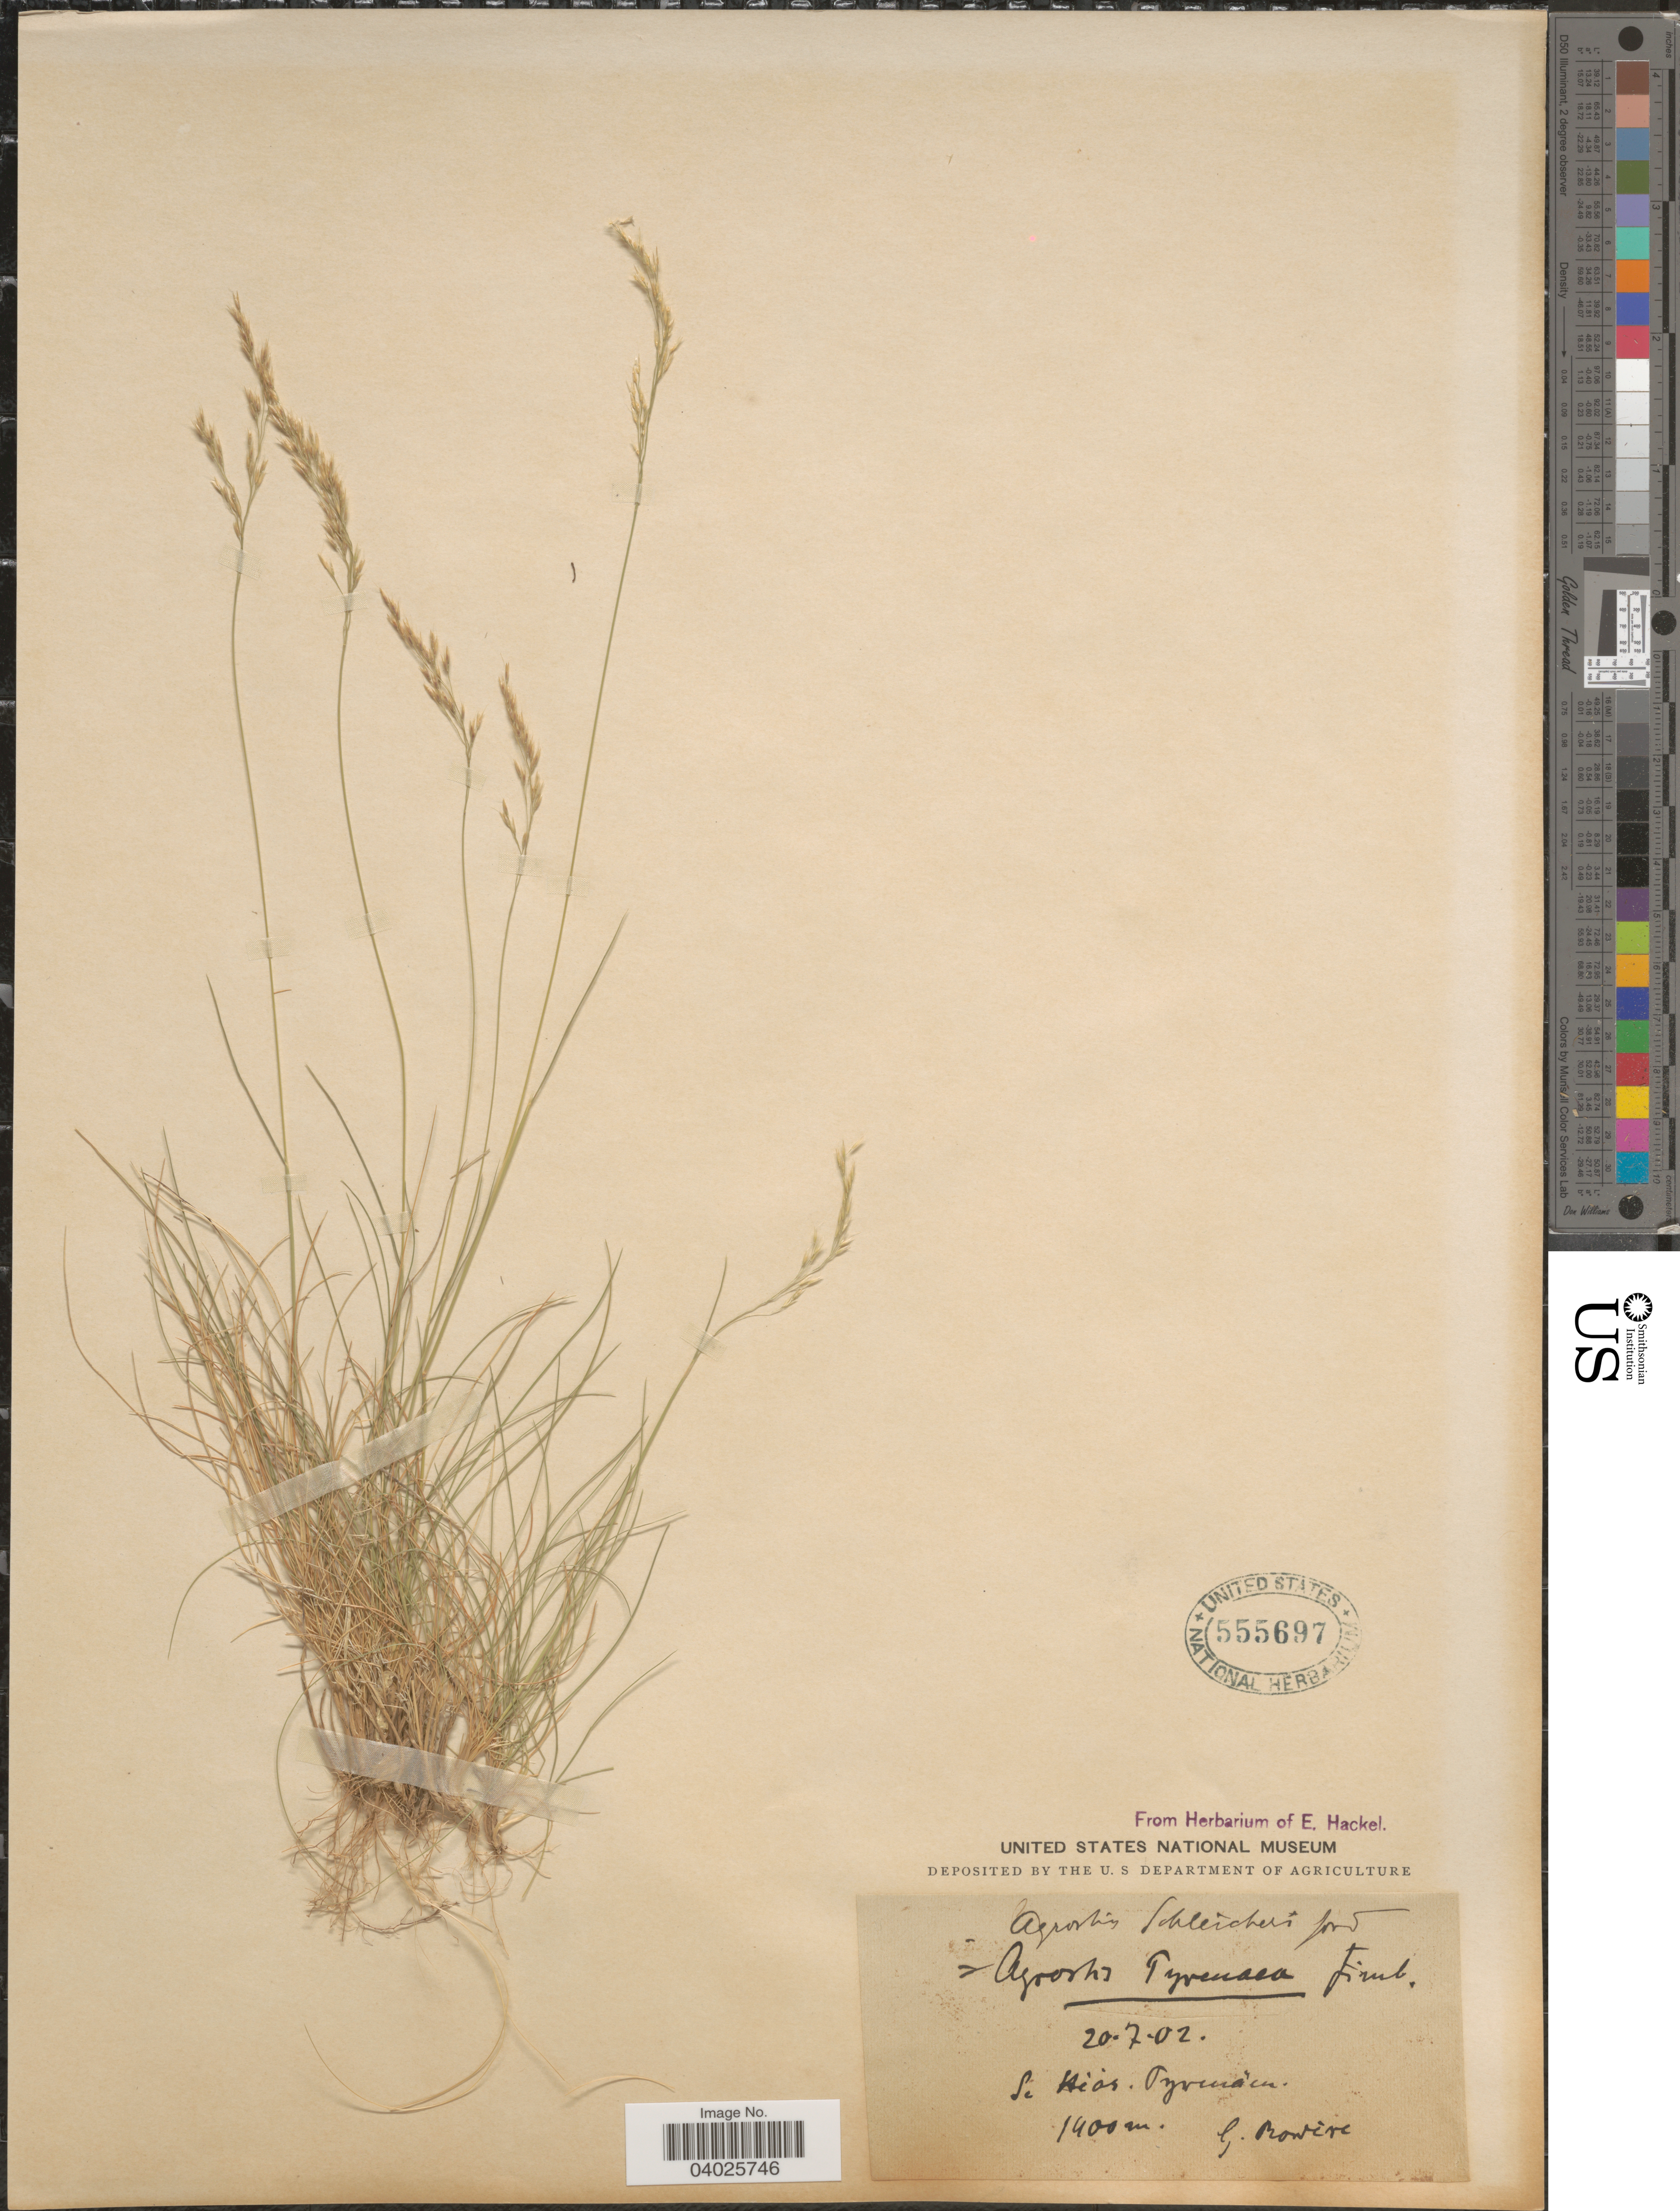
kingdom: Plantae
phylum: Tracheophyta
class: Liliopsida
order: Poales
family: Poaceae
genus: Alpagrostis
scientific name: Alpagrostis schleicheri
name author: (Jord. & Verl.) P.M. Peterson et al.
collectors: -. Bordere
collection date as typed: Transcribed d/m/y: 20/7/2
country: France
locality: Le Hias. Pyrenean.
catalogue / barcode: US 555697